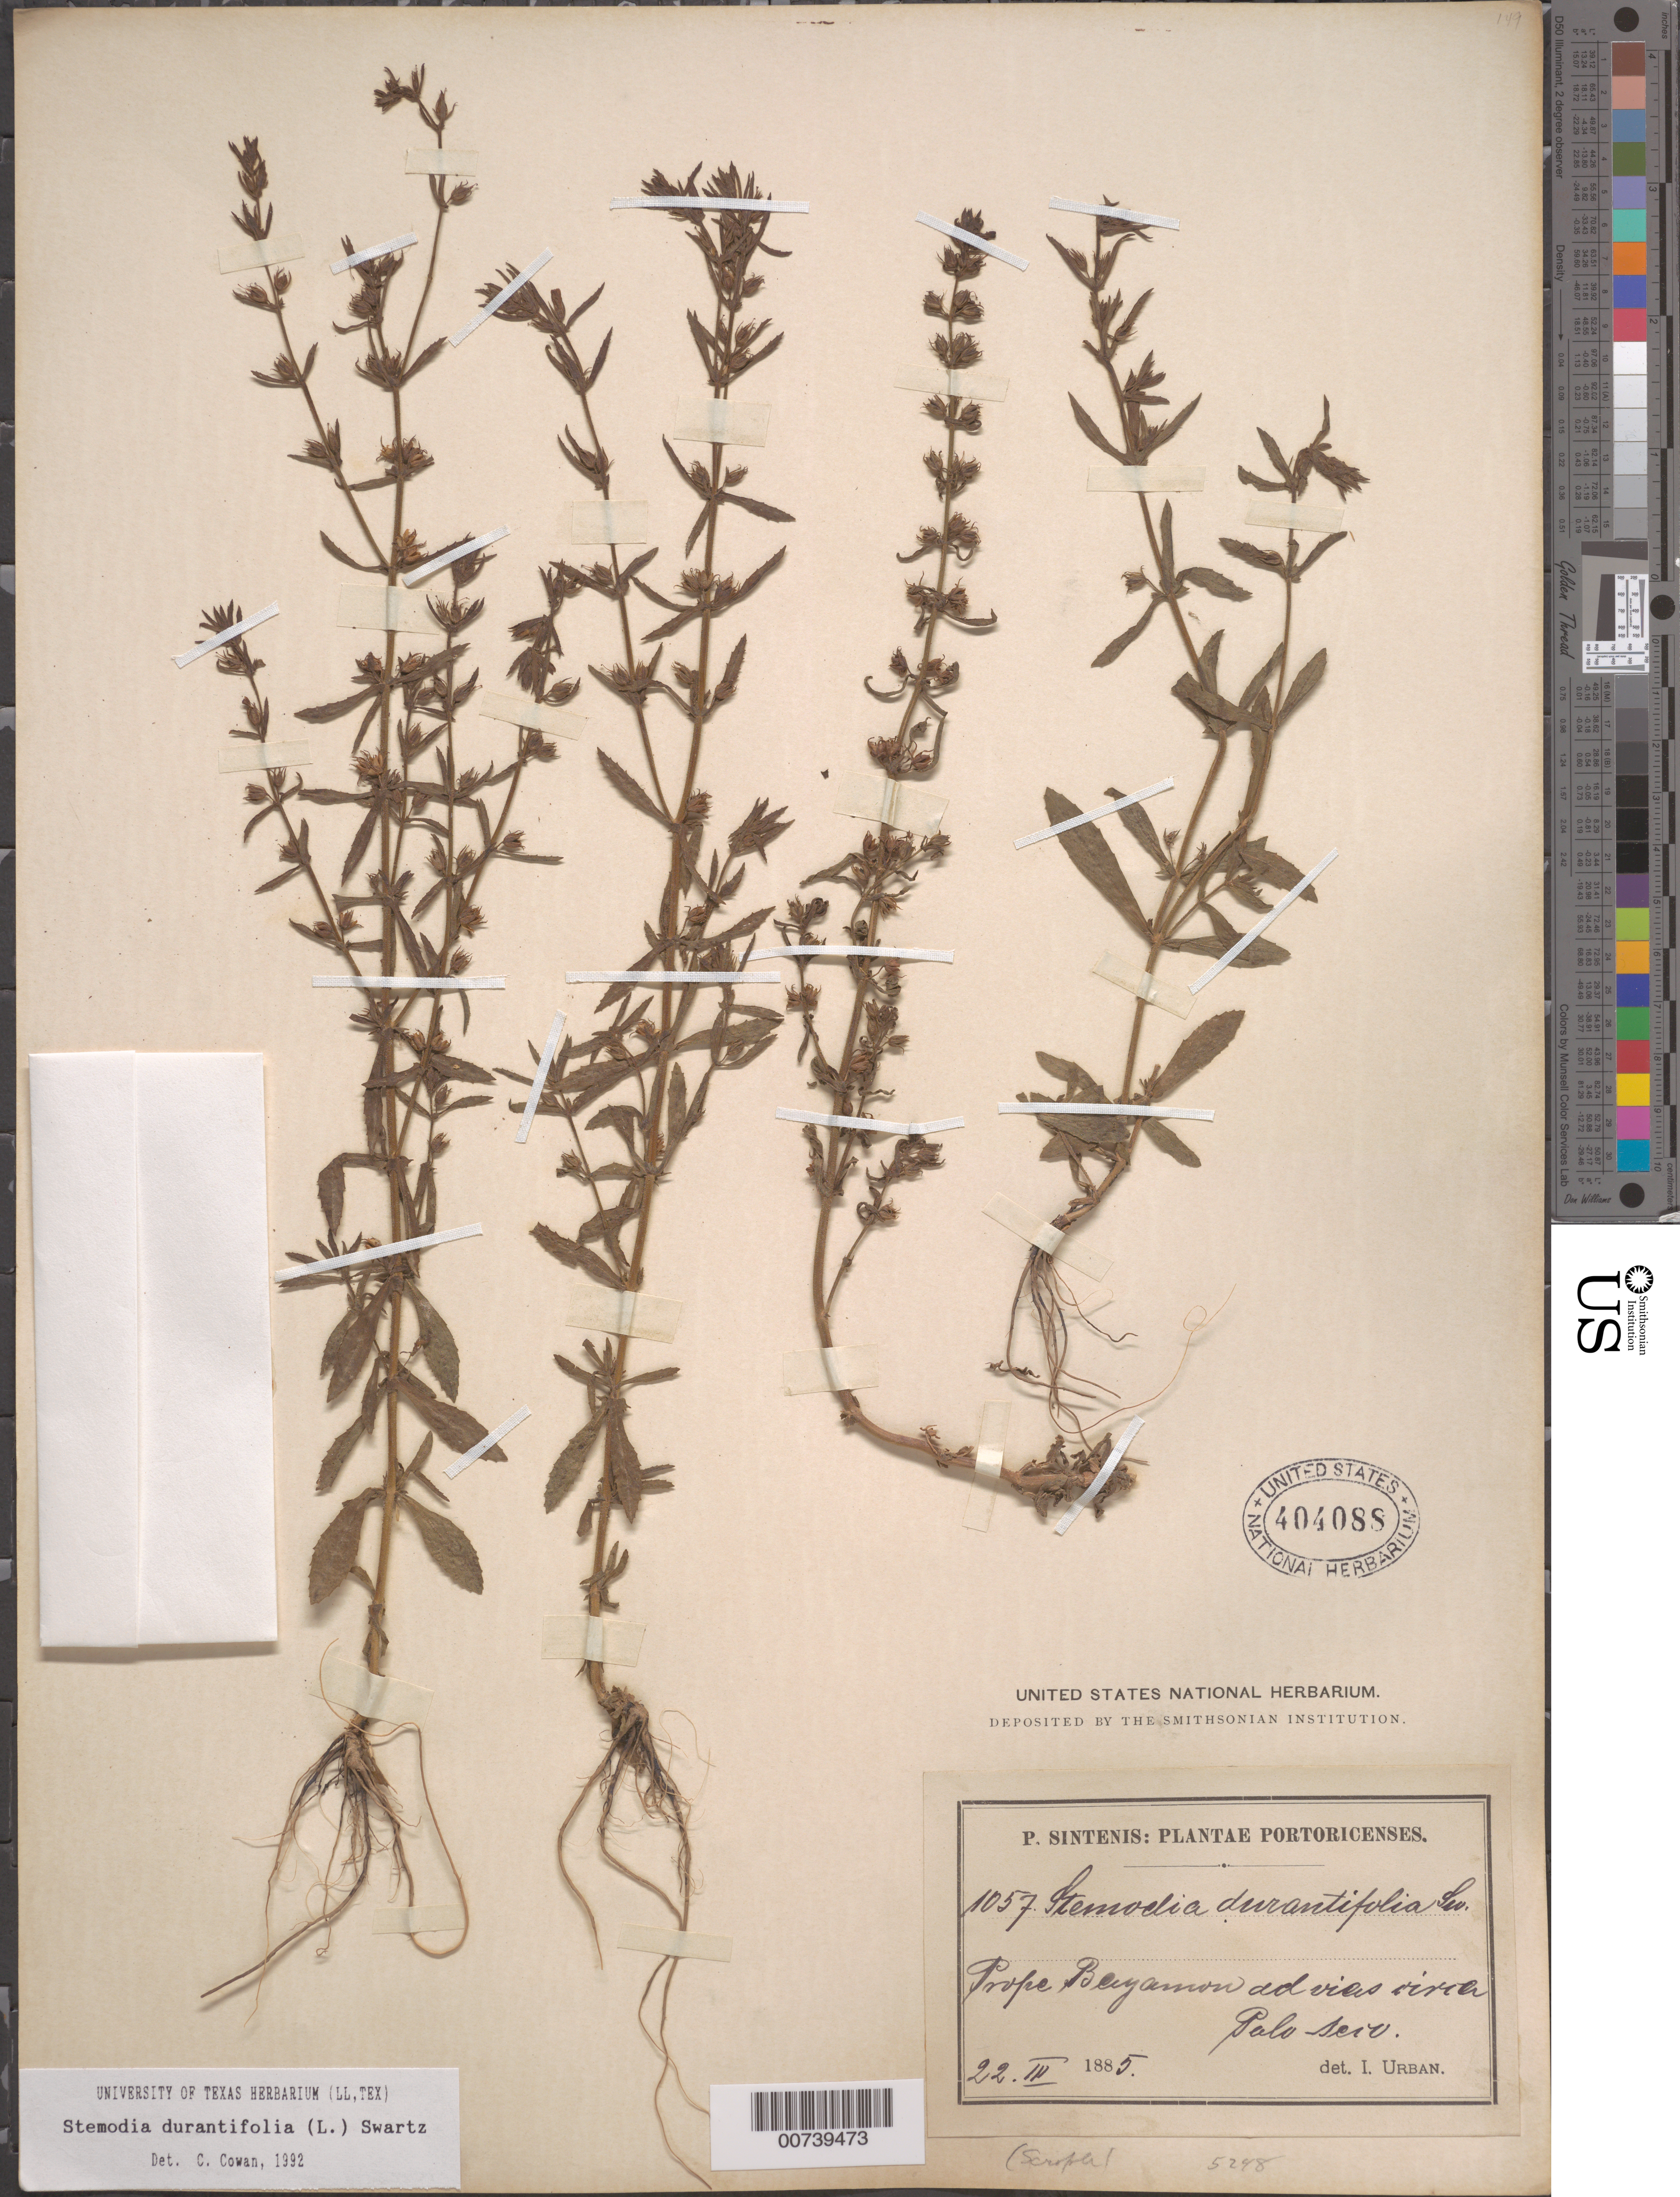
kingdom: Plantae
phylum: Tracheophyta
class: Magnoliopsida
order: Lamiales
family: Plantaginaceae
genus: Stemodia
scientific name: Stemodia durantifolia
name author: (L.) Sw.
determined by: Cowan, C.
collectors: P. Sintenis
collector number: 1057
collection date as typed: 22 Mar 1885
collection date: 1885-03-22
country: Puerto Rico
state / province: Bayamón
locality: Prope Bayamon ad vias circa Palo Seco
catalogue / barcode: US 404088